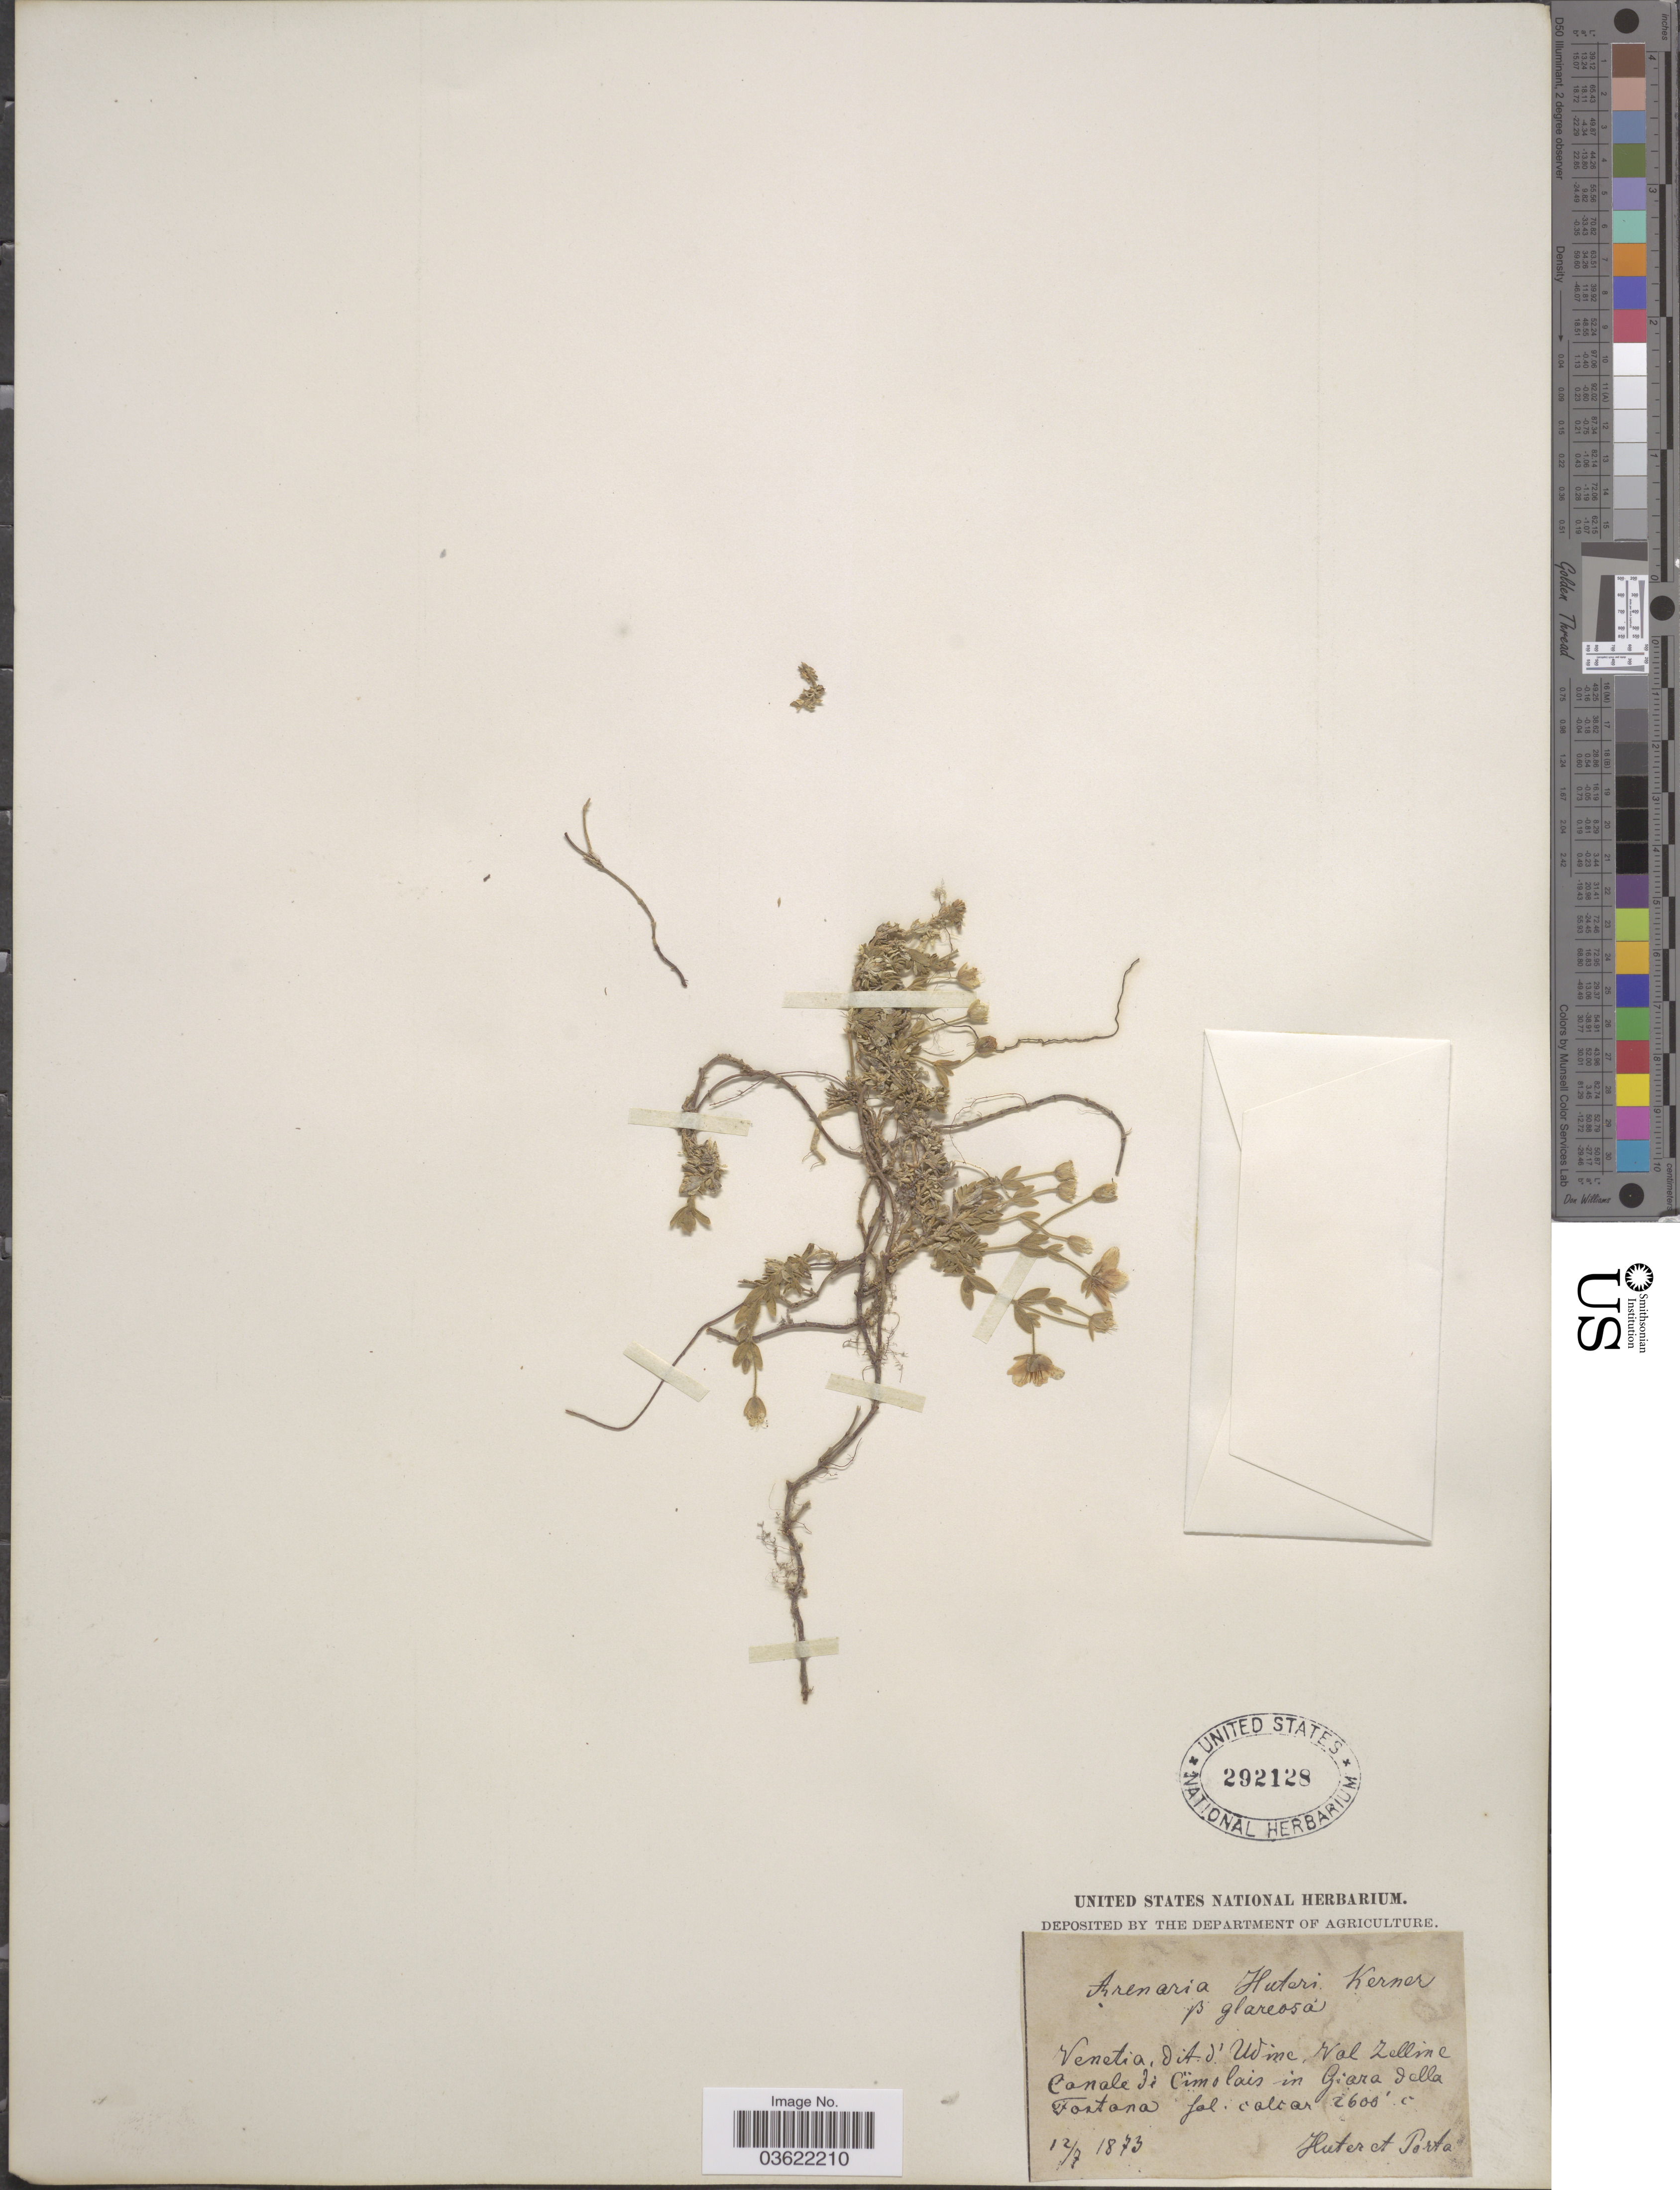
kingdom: Plantae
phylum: Tracheophyta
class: Magnoliopsida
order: Caryophyllales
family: Caryophyllaceae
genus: Arenaria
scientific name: Arenaria huteri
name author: A. Kern.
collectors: -. Huter & -- Porta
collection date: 1873-07-12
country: Italy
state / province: Friuli-Venezia Giulia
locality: Venetia, dit. d'Udine, Val Zelline Canale di Cimolais in Giara della Fortana.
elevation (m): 792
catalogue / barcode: US 292128